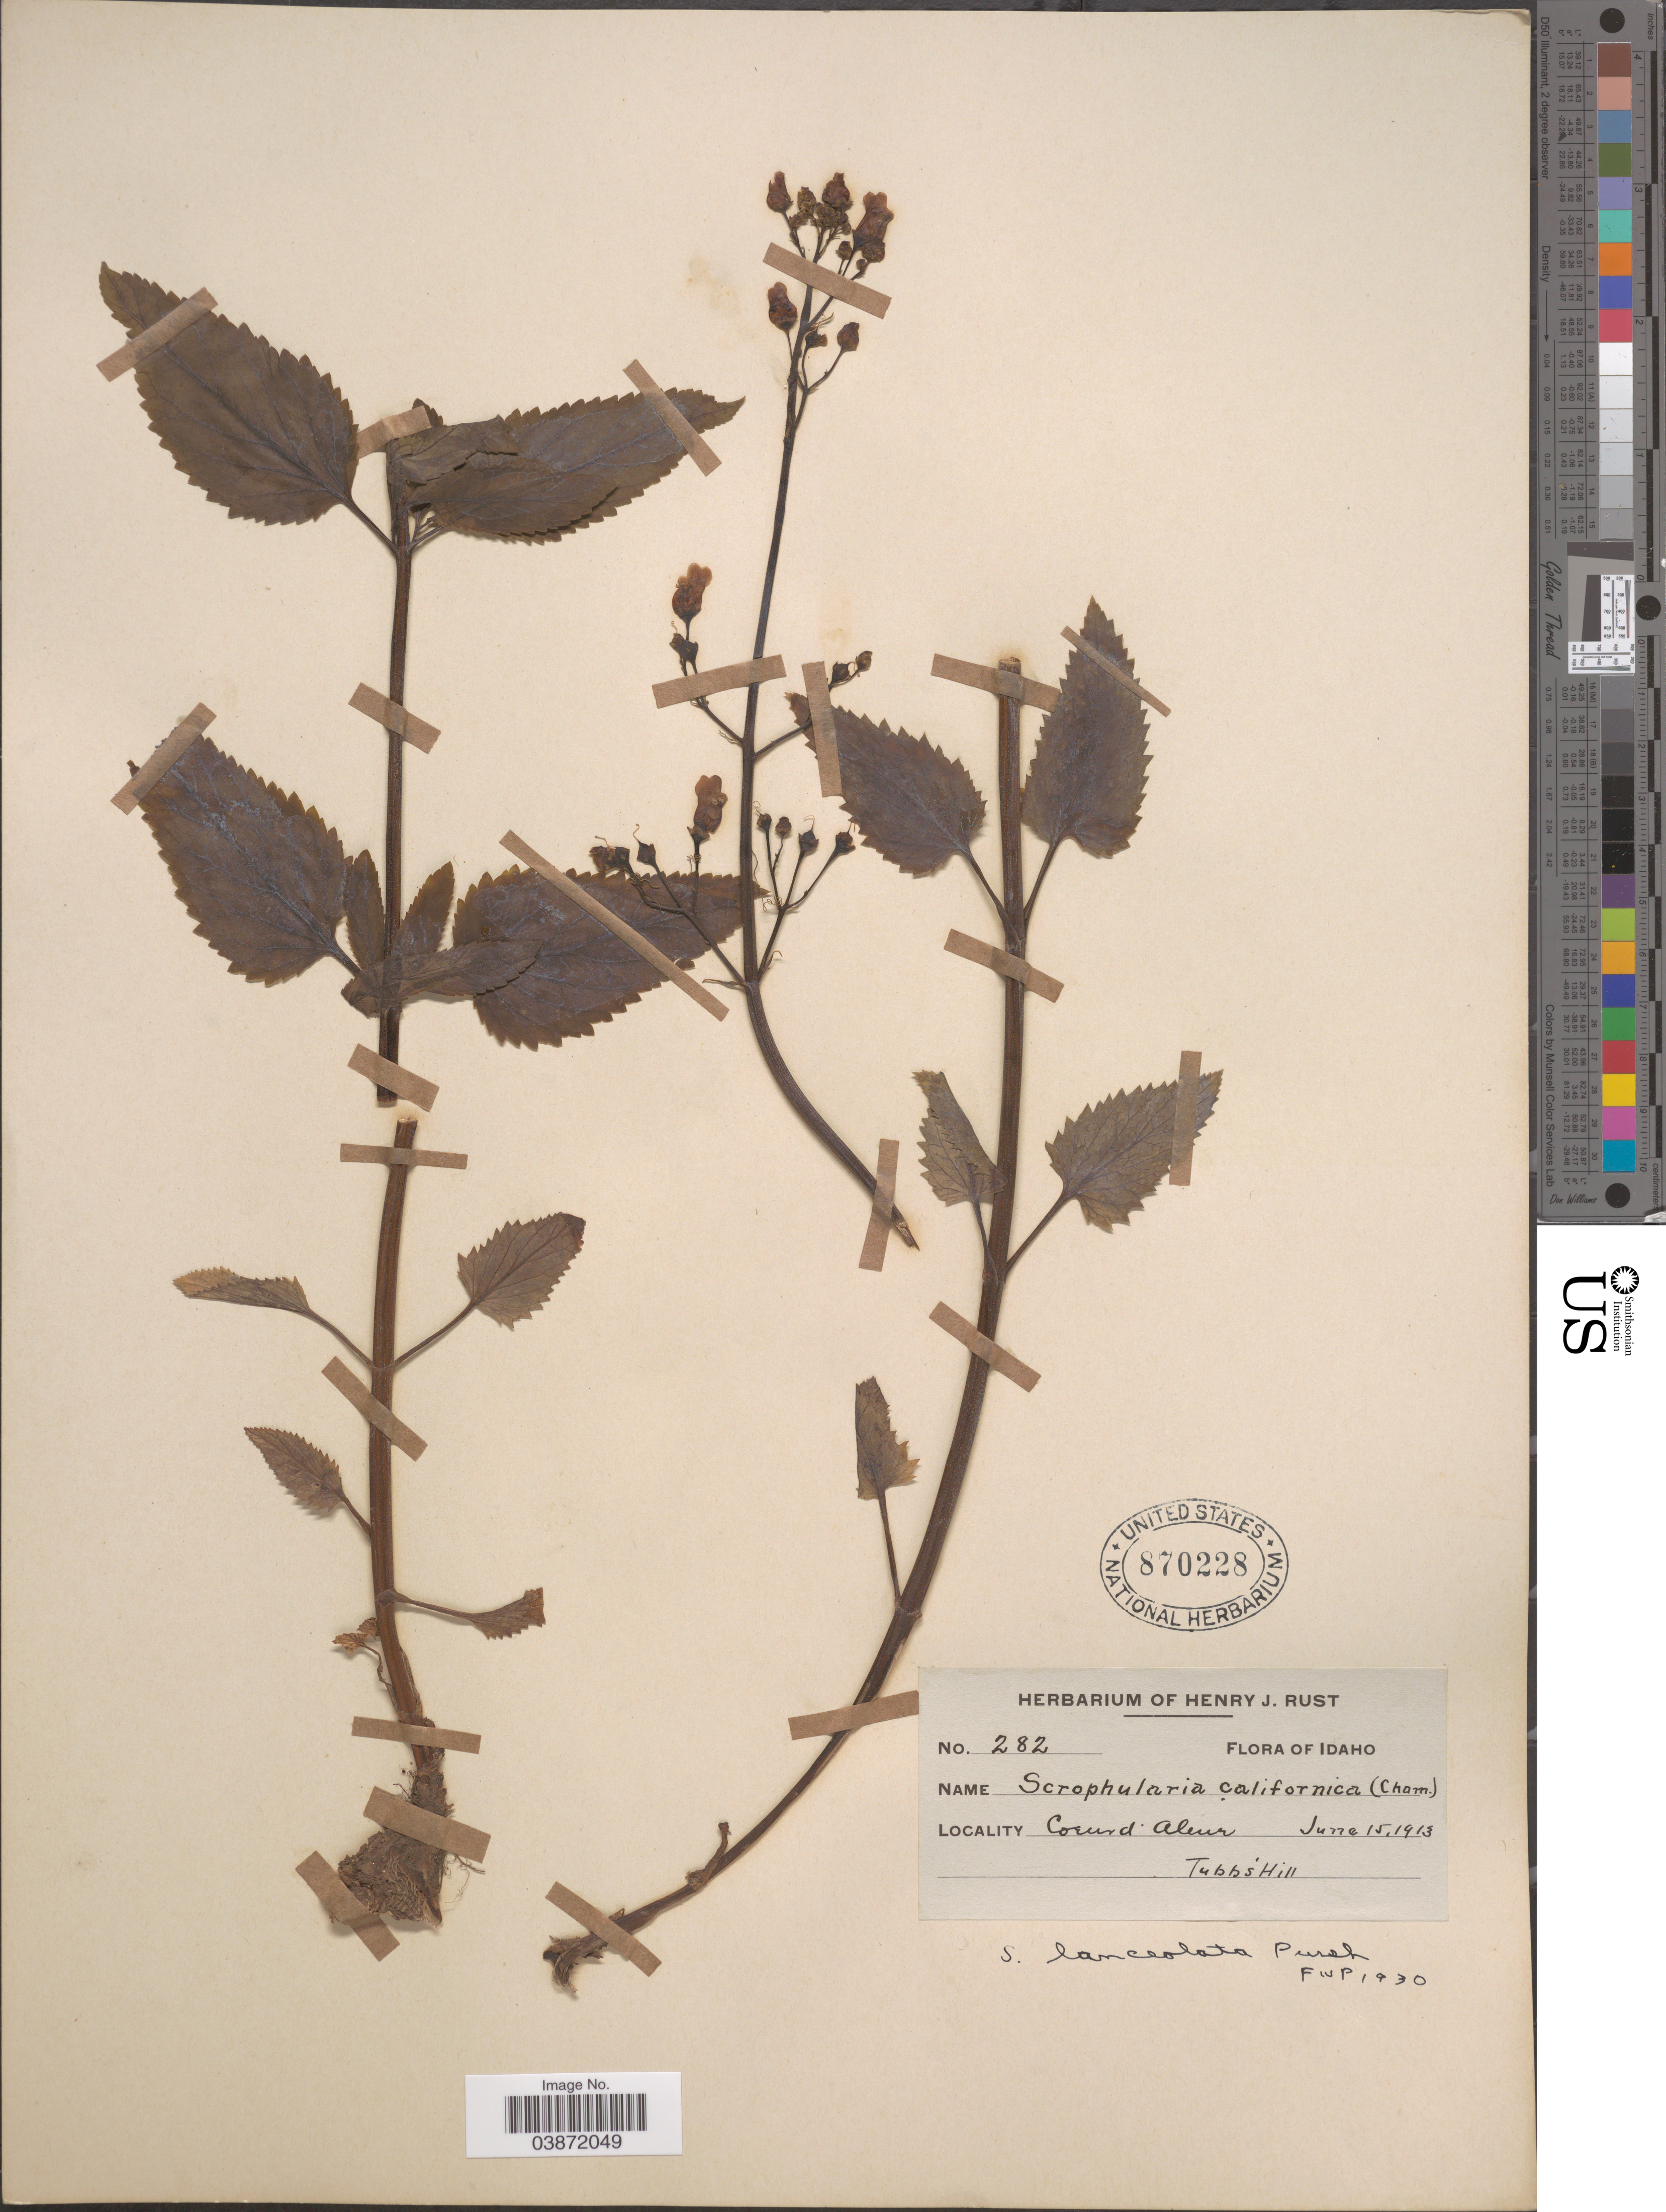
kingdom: Plantae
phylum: Tracheophyta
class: Magnoliopsida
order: Lamiales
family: Scrophulariaceae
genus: Scrophularia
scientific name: Scrophularia lanceolata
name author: Pursh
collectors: ex herb. Henry J. Rust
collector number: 282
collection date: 1913-06-15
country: United States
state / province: Idaho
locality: Coeur d'Alene. Tubb's Hill.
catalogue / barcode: US 870228